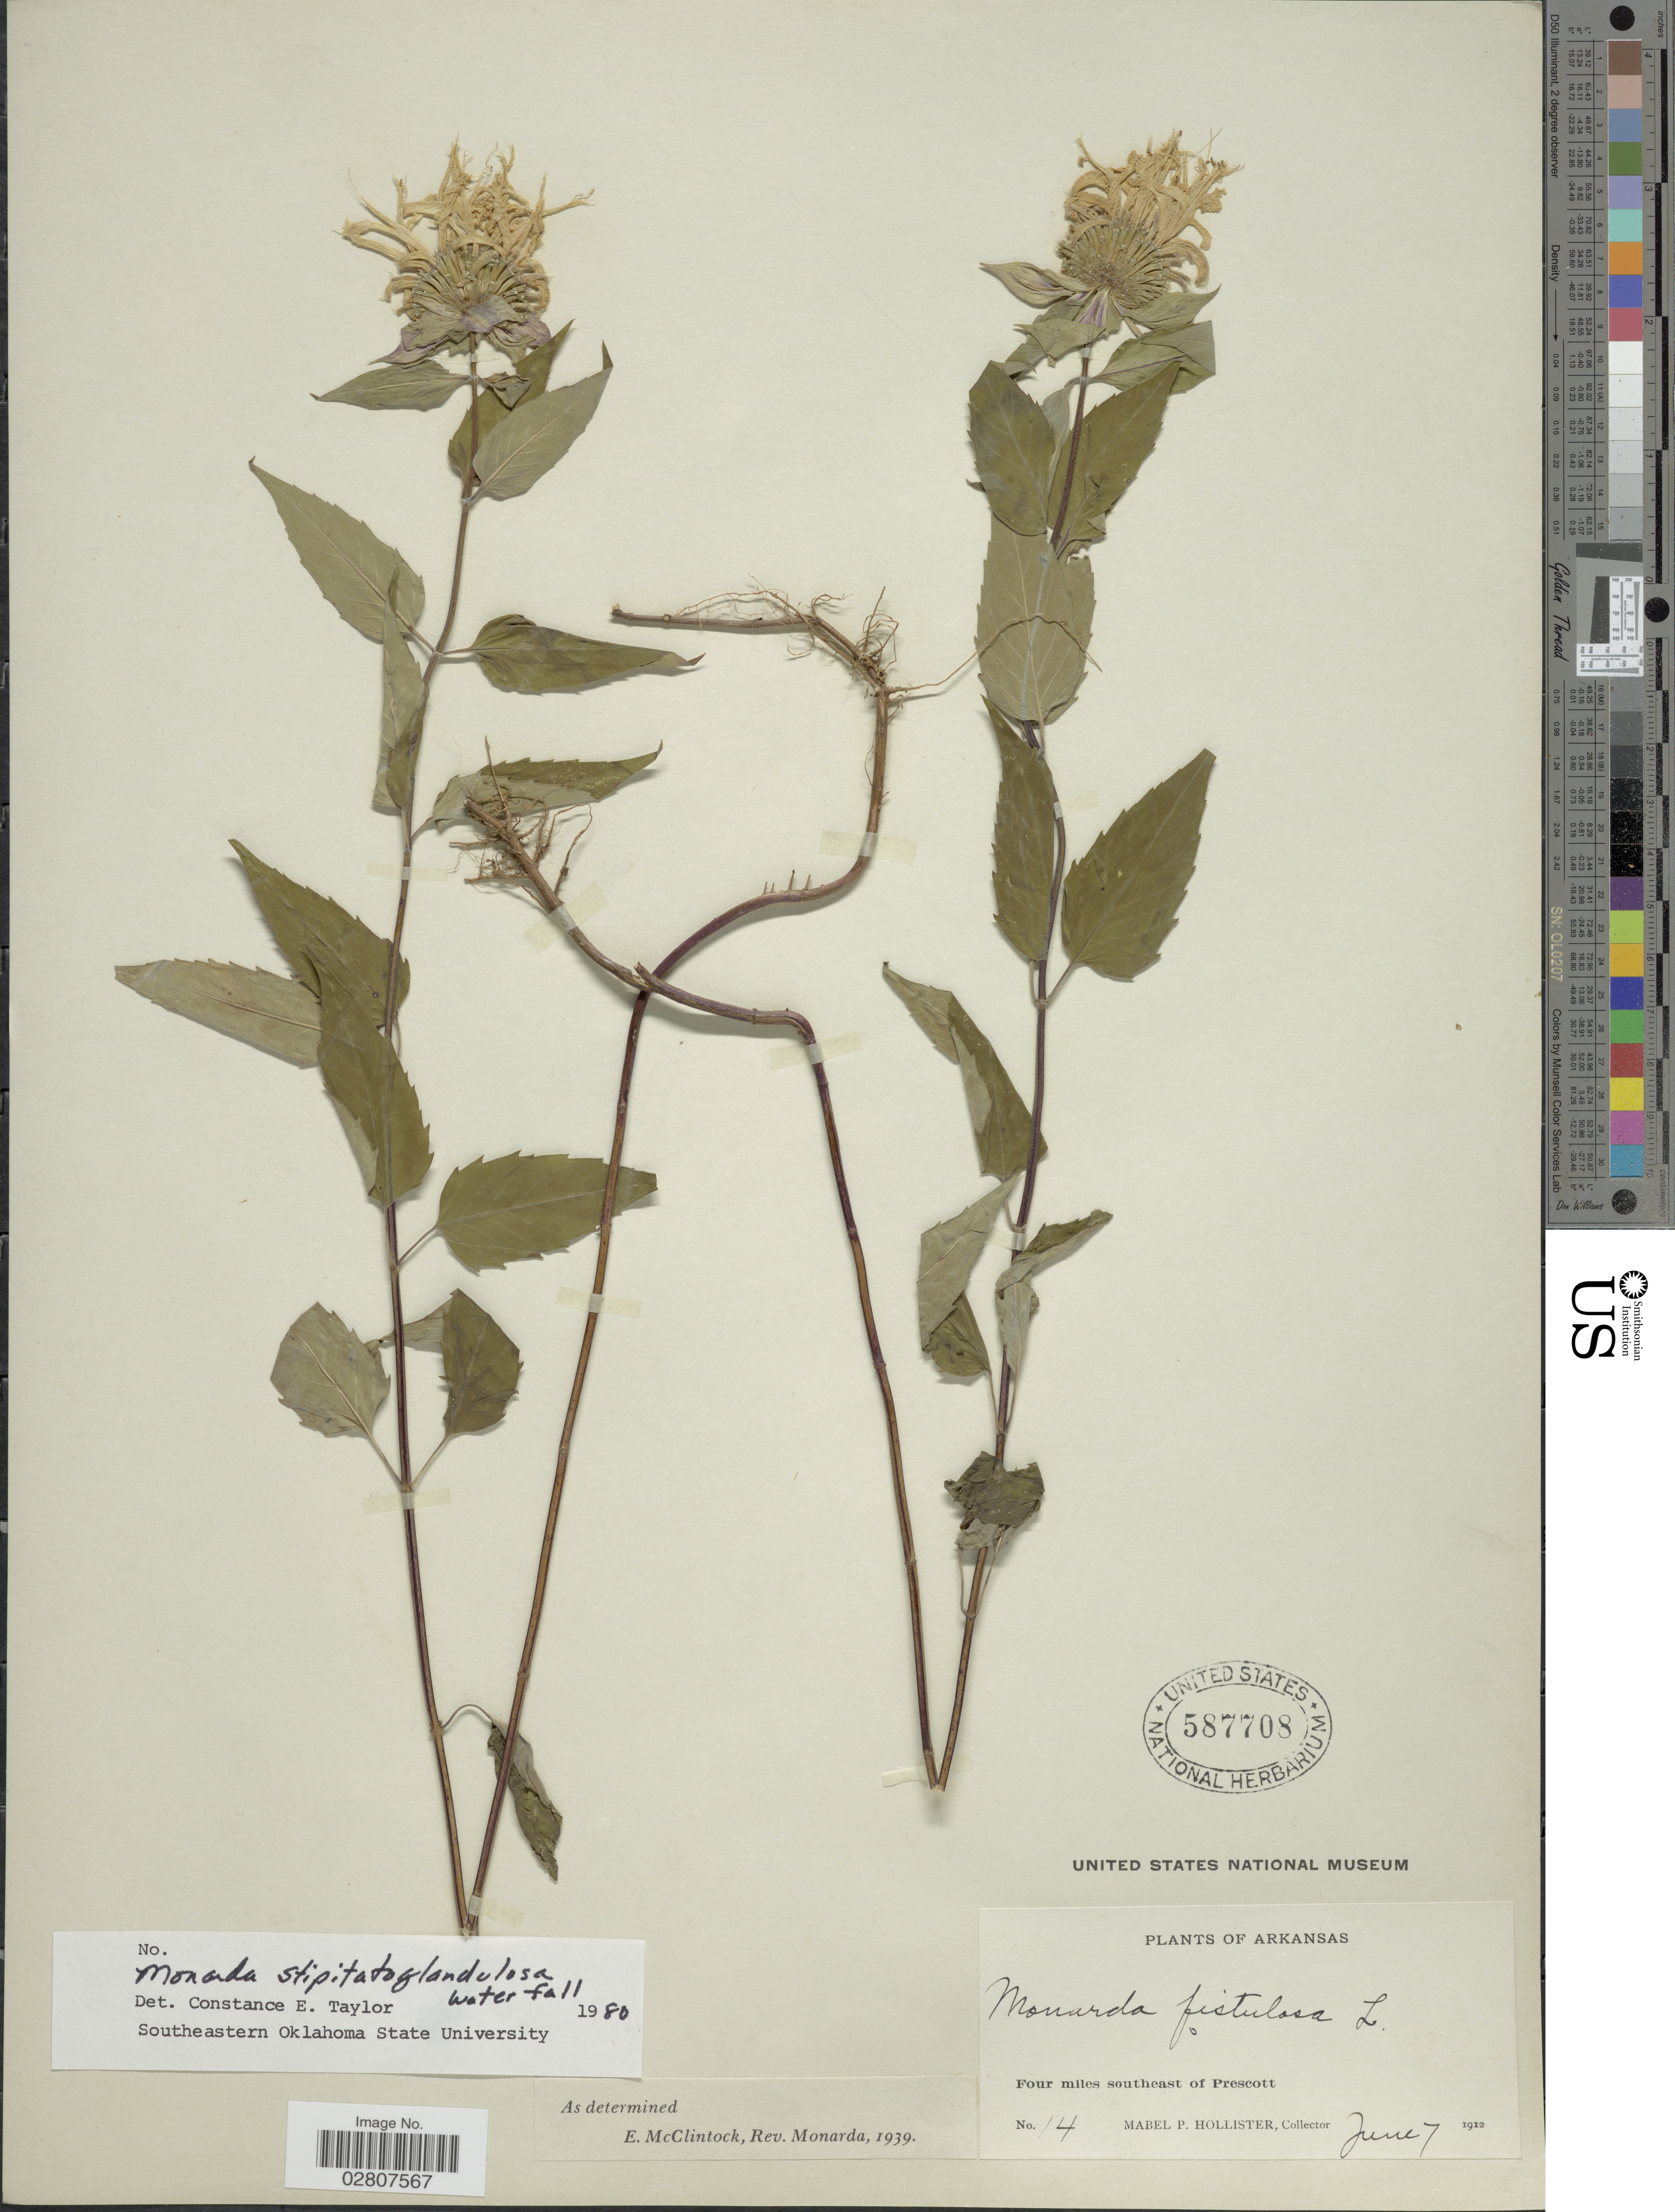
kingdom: Plantae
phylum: Tracheophyta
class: Magnoliopsida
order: Lamiales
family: Lamiaceae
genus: Monarda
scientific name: Monarda stipitatoglandulosa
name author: Waterf.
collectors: M. Hollister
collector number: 14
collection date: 1912-06-07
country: United States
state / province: Arkansas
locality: Four miles southeast of Prescott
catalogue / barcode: US 587708